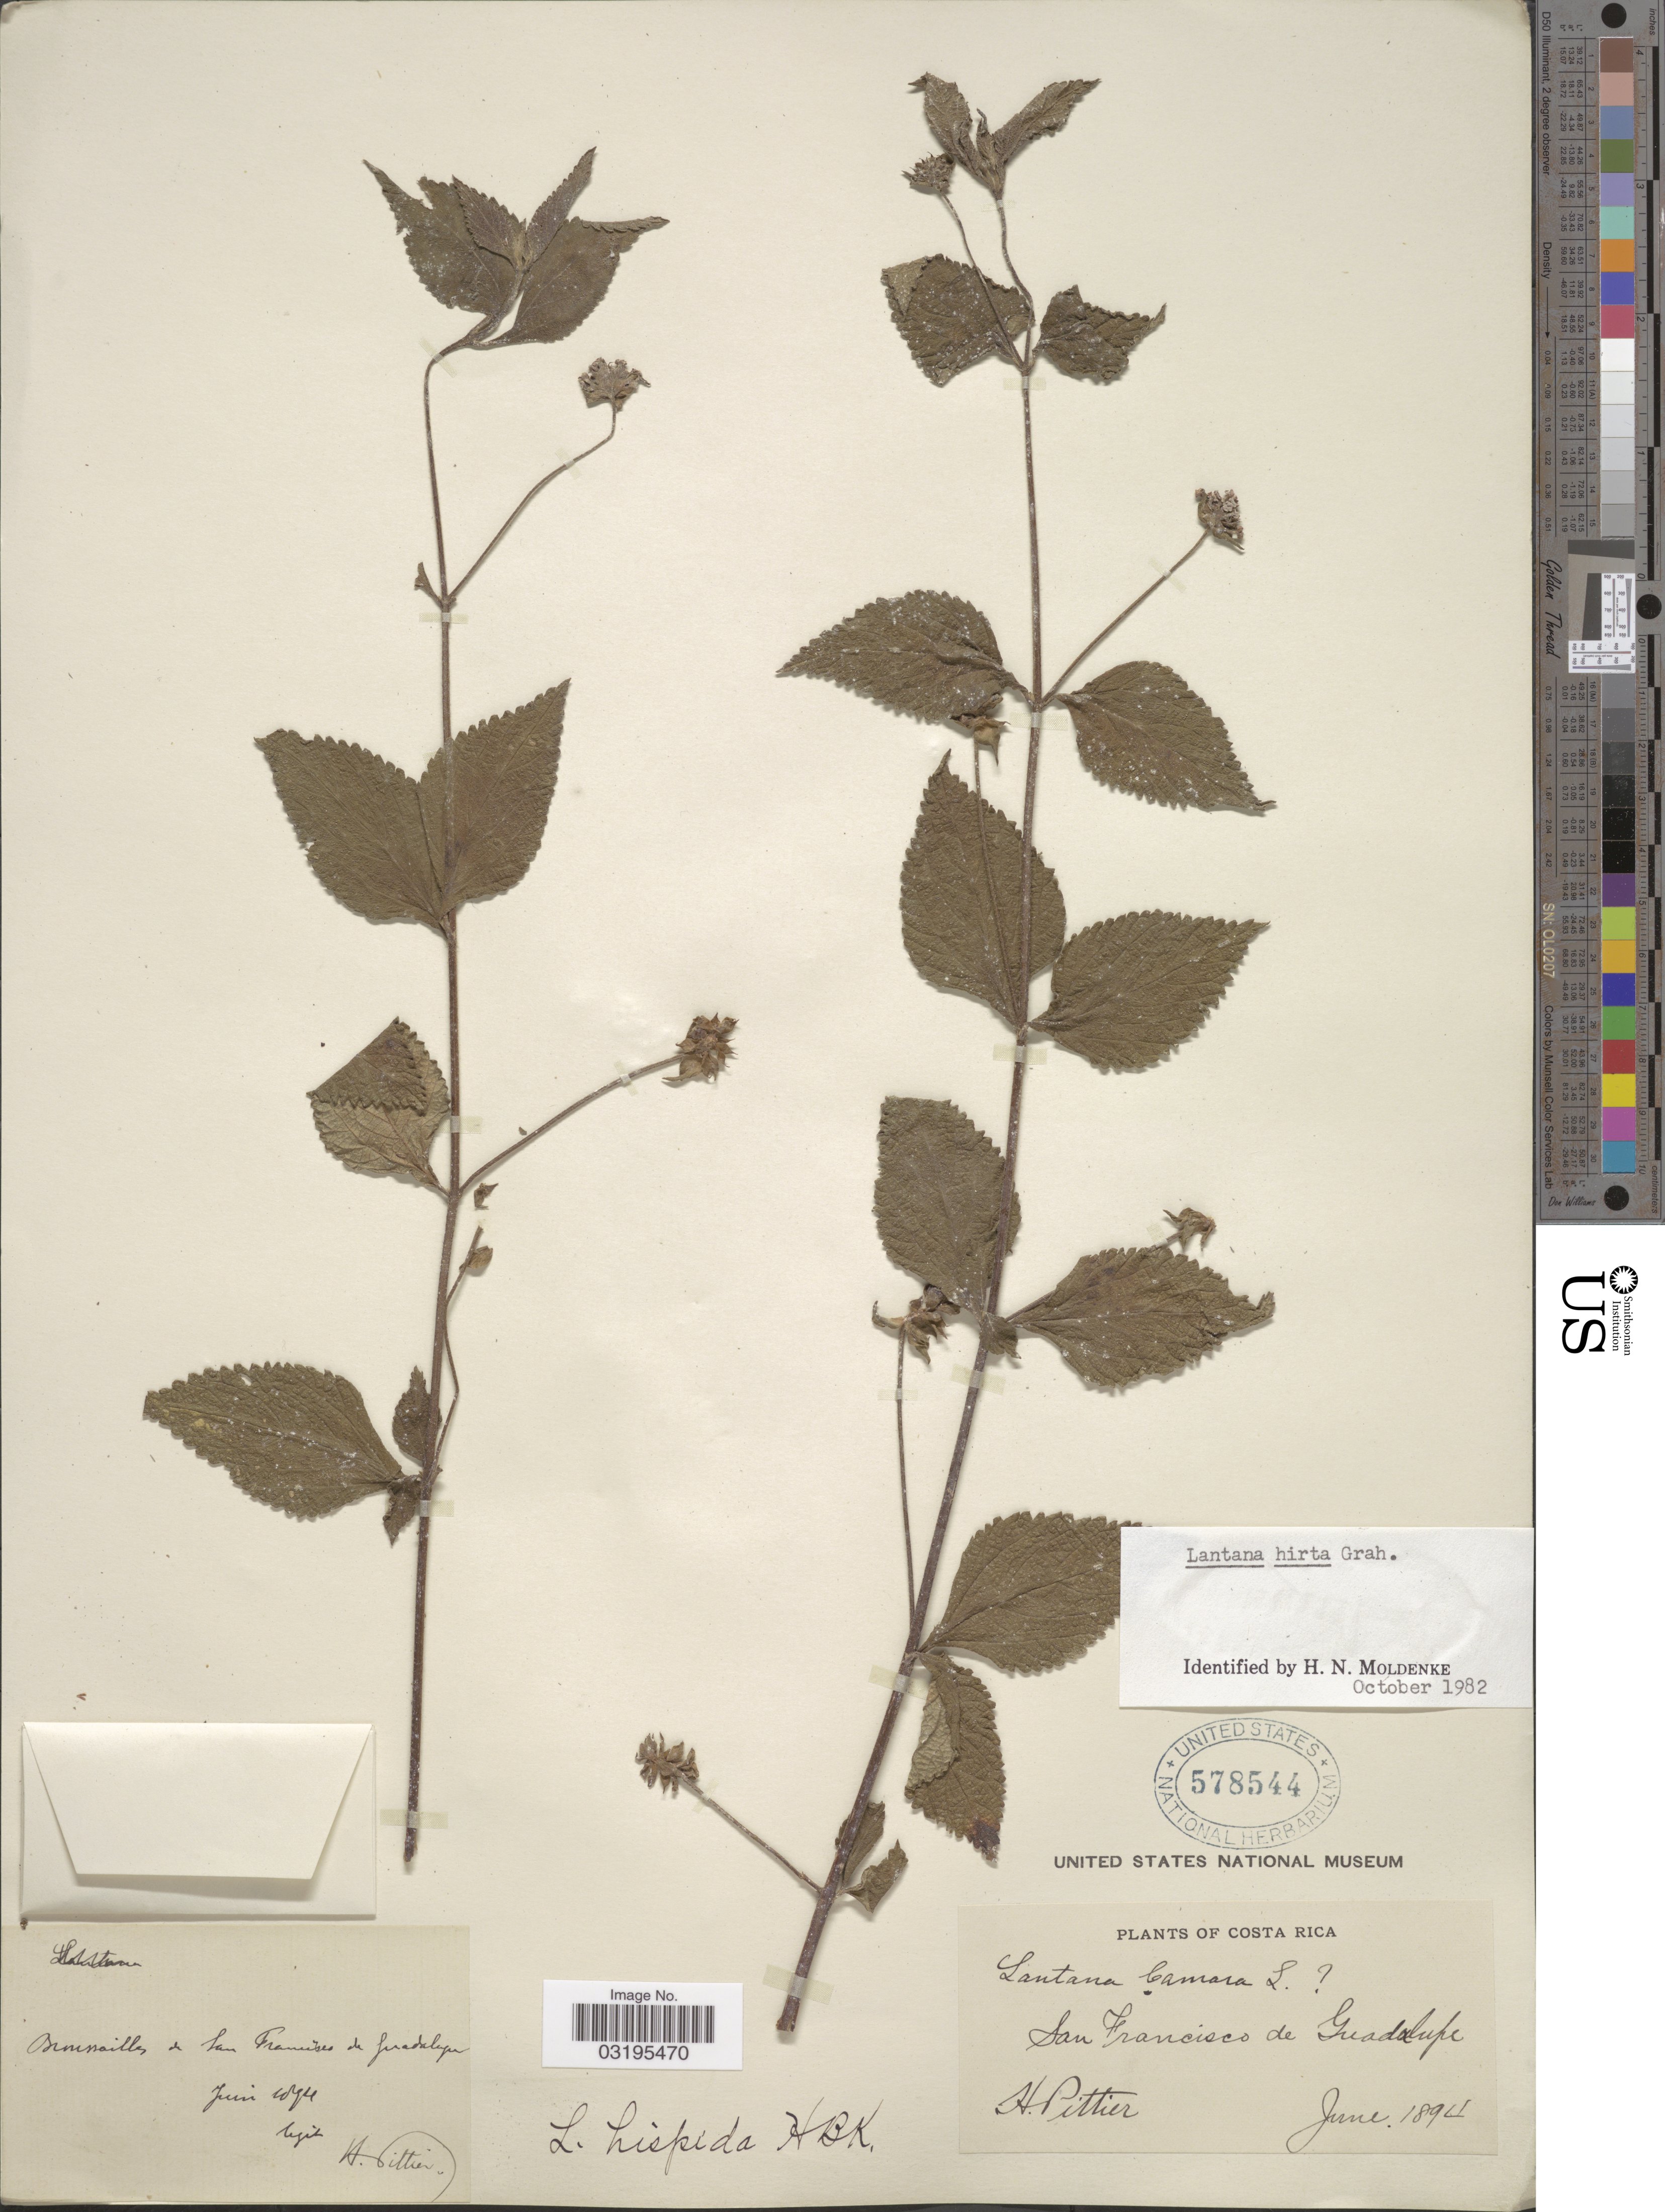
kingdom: Plantae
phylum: Tracheophyta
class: Magnoliopsida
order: Lamiales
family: Verbenaceae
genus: Lantana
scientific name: Lantana hirta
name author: Graham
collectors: H. F. Pittier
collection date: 1894-06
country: Costa Rica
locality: Broussailles de San Francisco de Guadalupe.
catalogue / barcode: US 578544